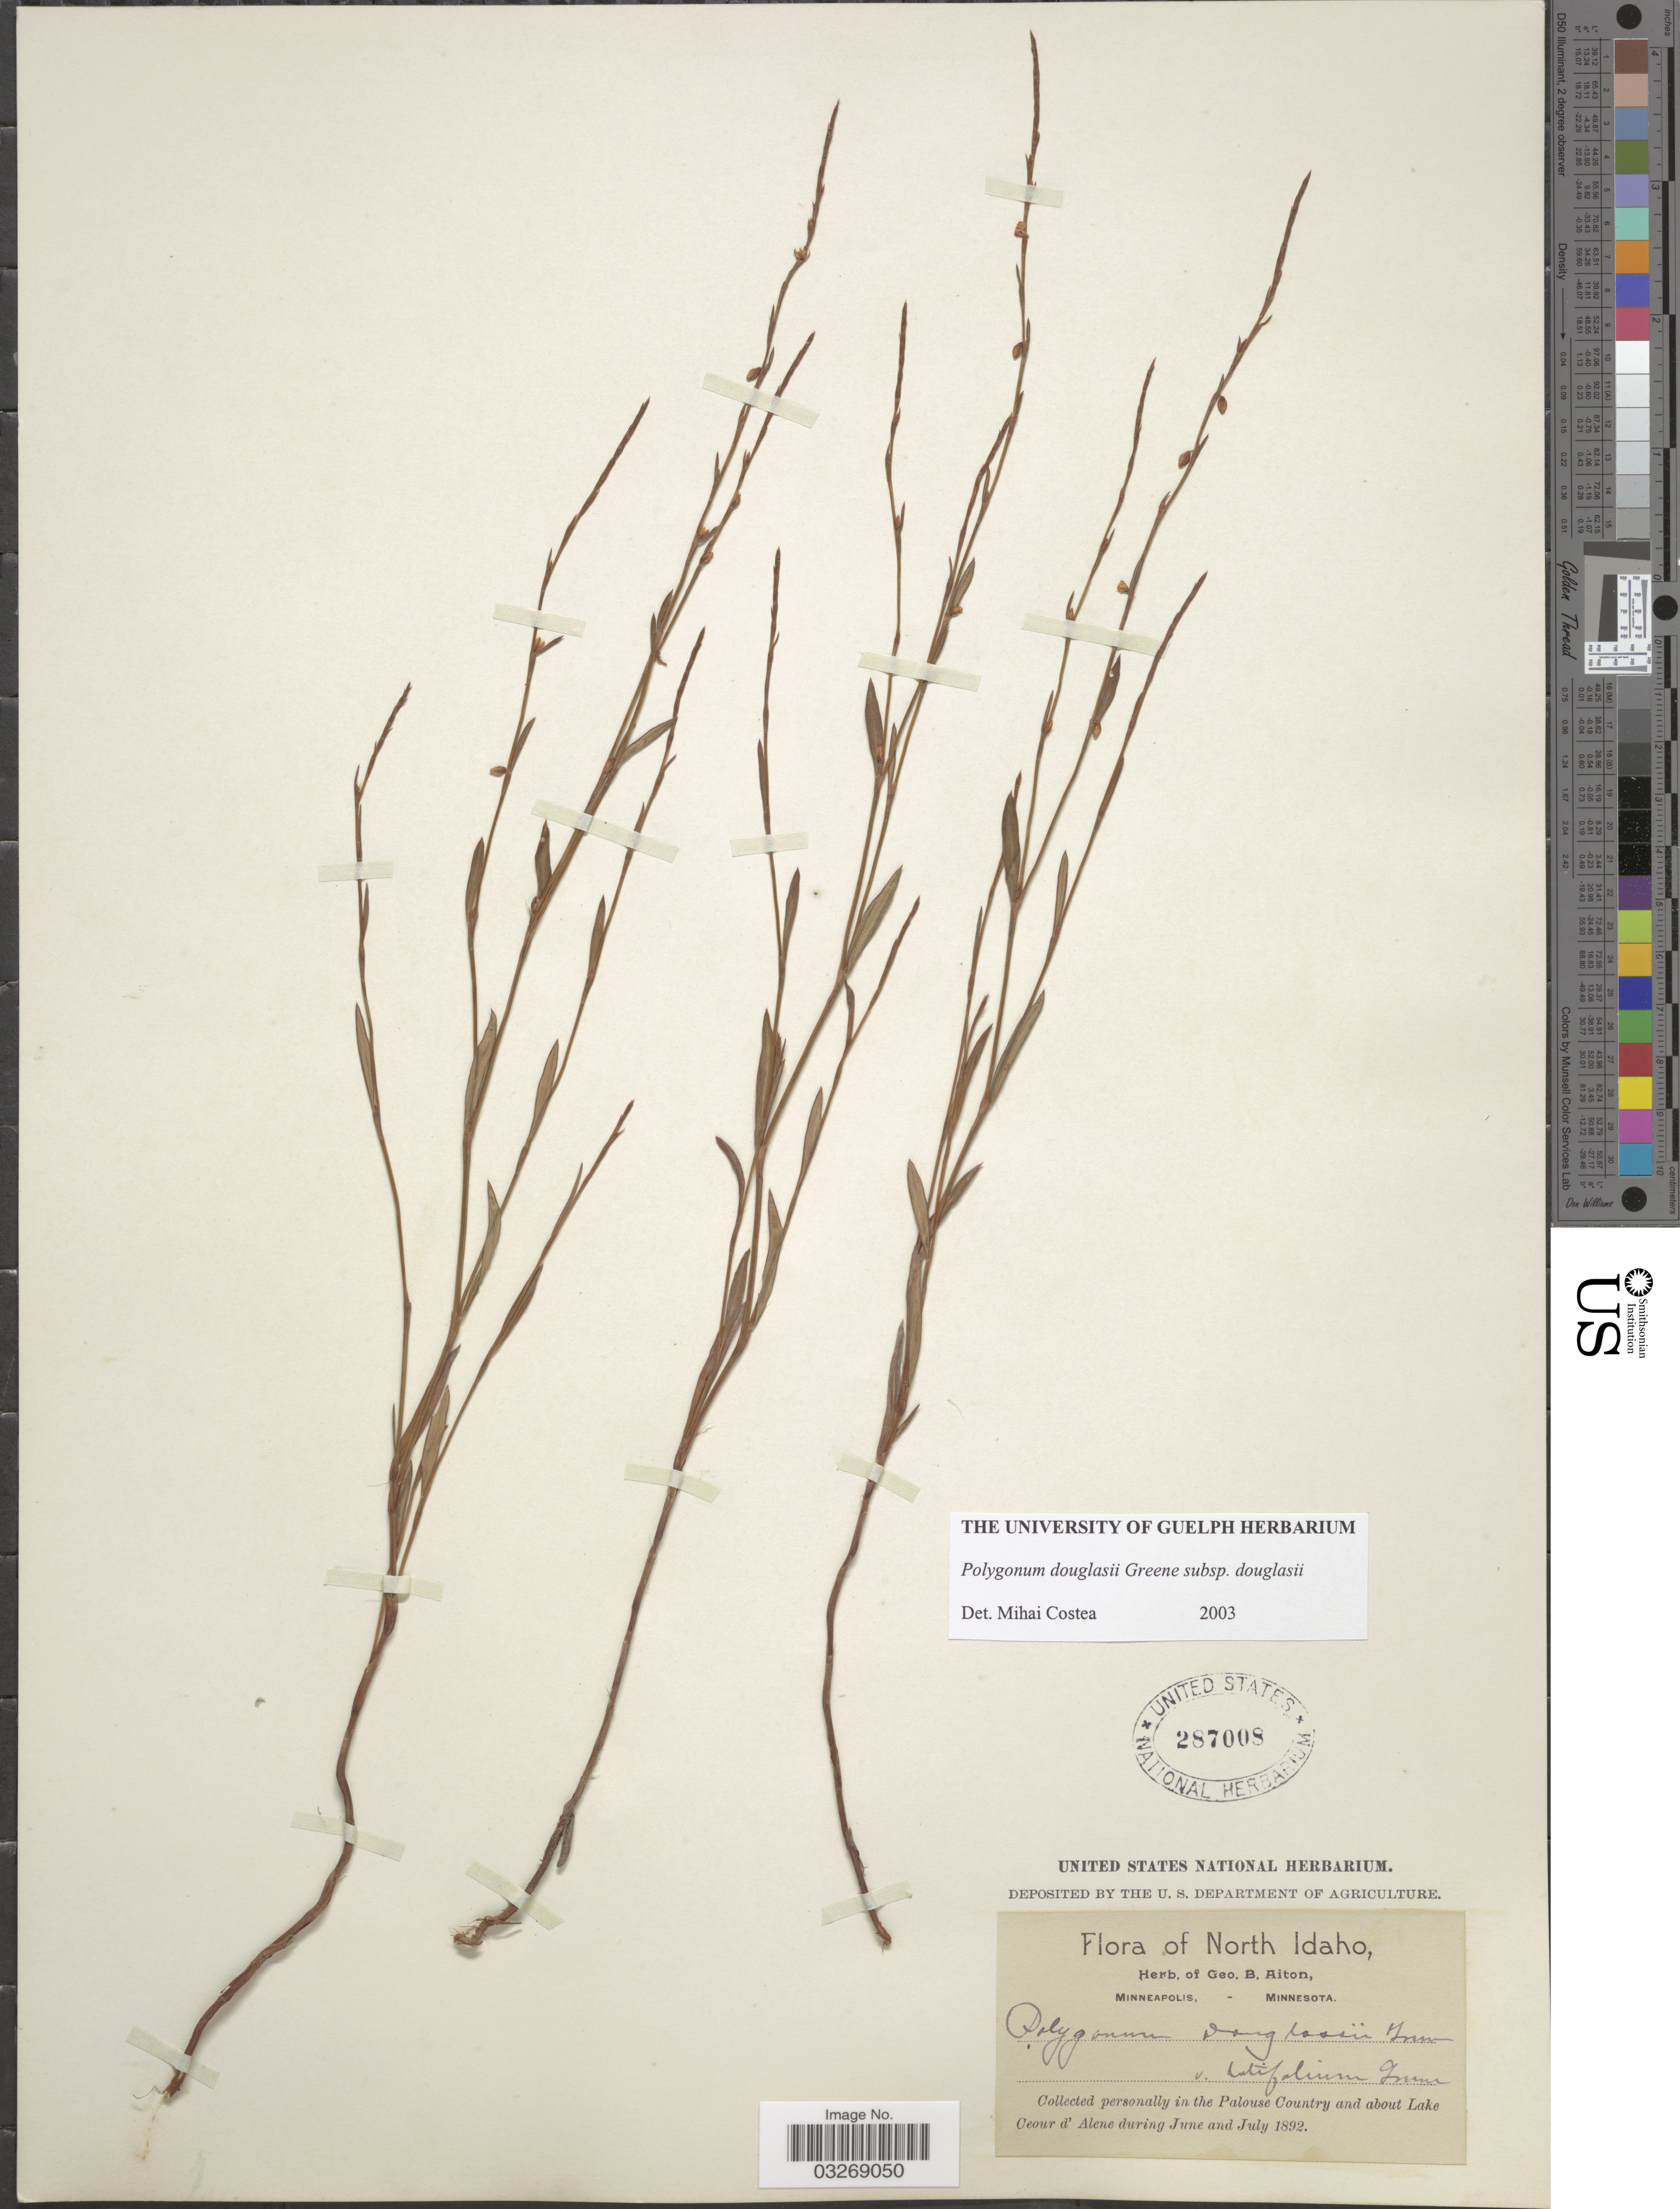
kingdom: Plantae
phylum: Tracheophyta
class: Magnoliopsida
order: Caryophyllales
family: Polygonaceae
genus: Polygonum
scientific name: Polygonum douglasii subsp. douglasii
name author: Greene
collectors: ex herb. Geo. B. Aiton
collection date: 1892-06/1892-07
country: United States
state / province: Idaho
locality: North Idaho. In the Palouse Country and about Lake Ceour d' Alene.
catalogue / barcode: US 287008